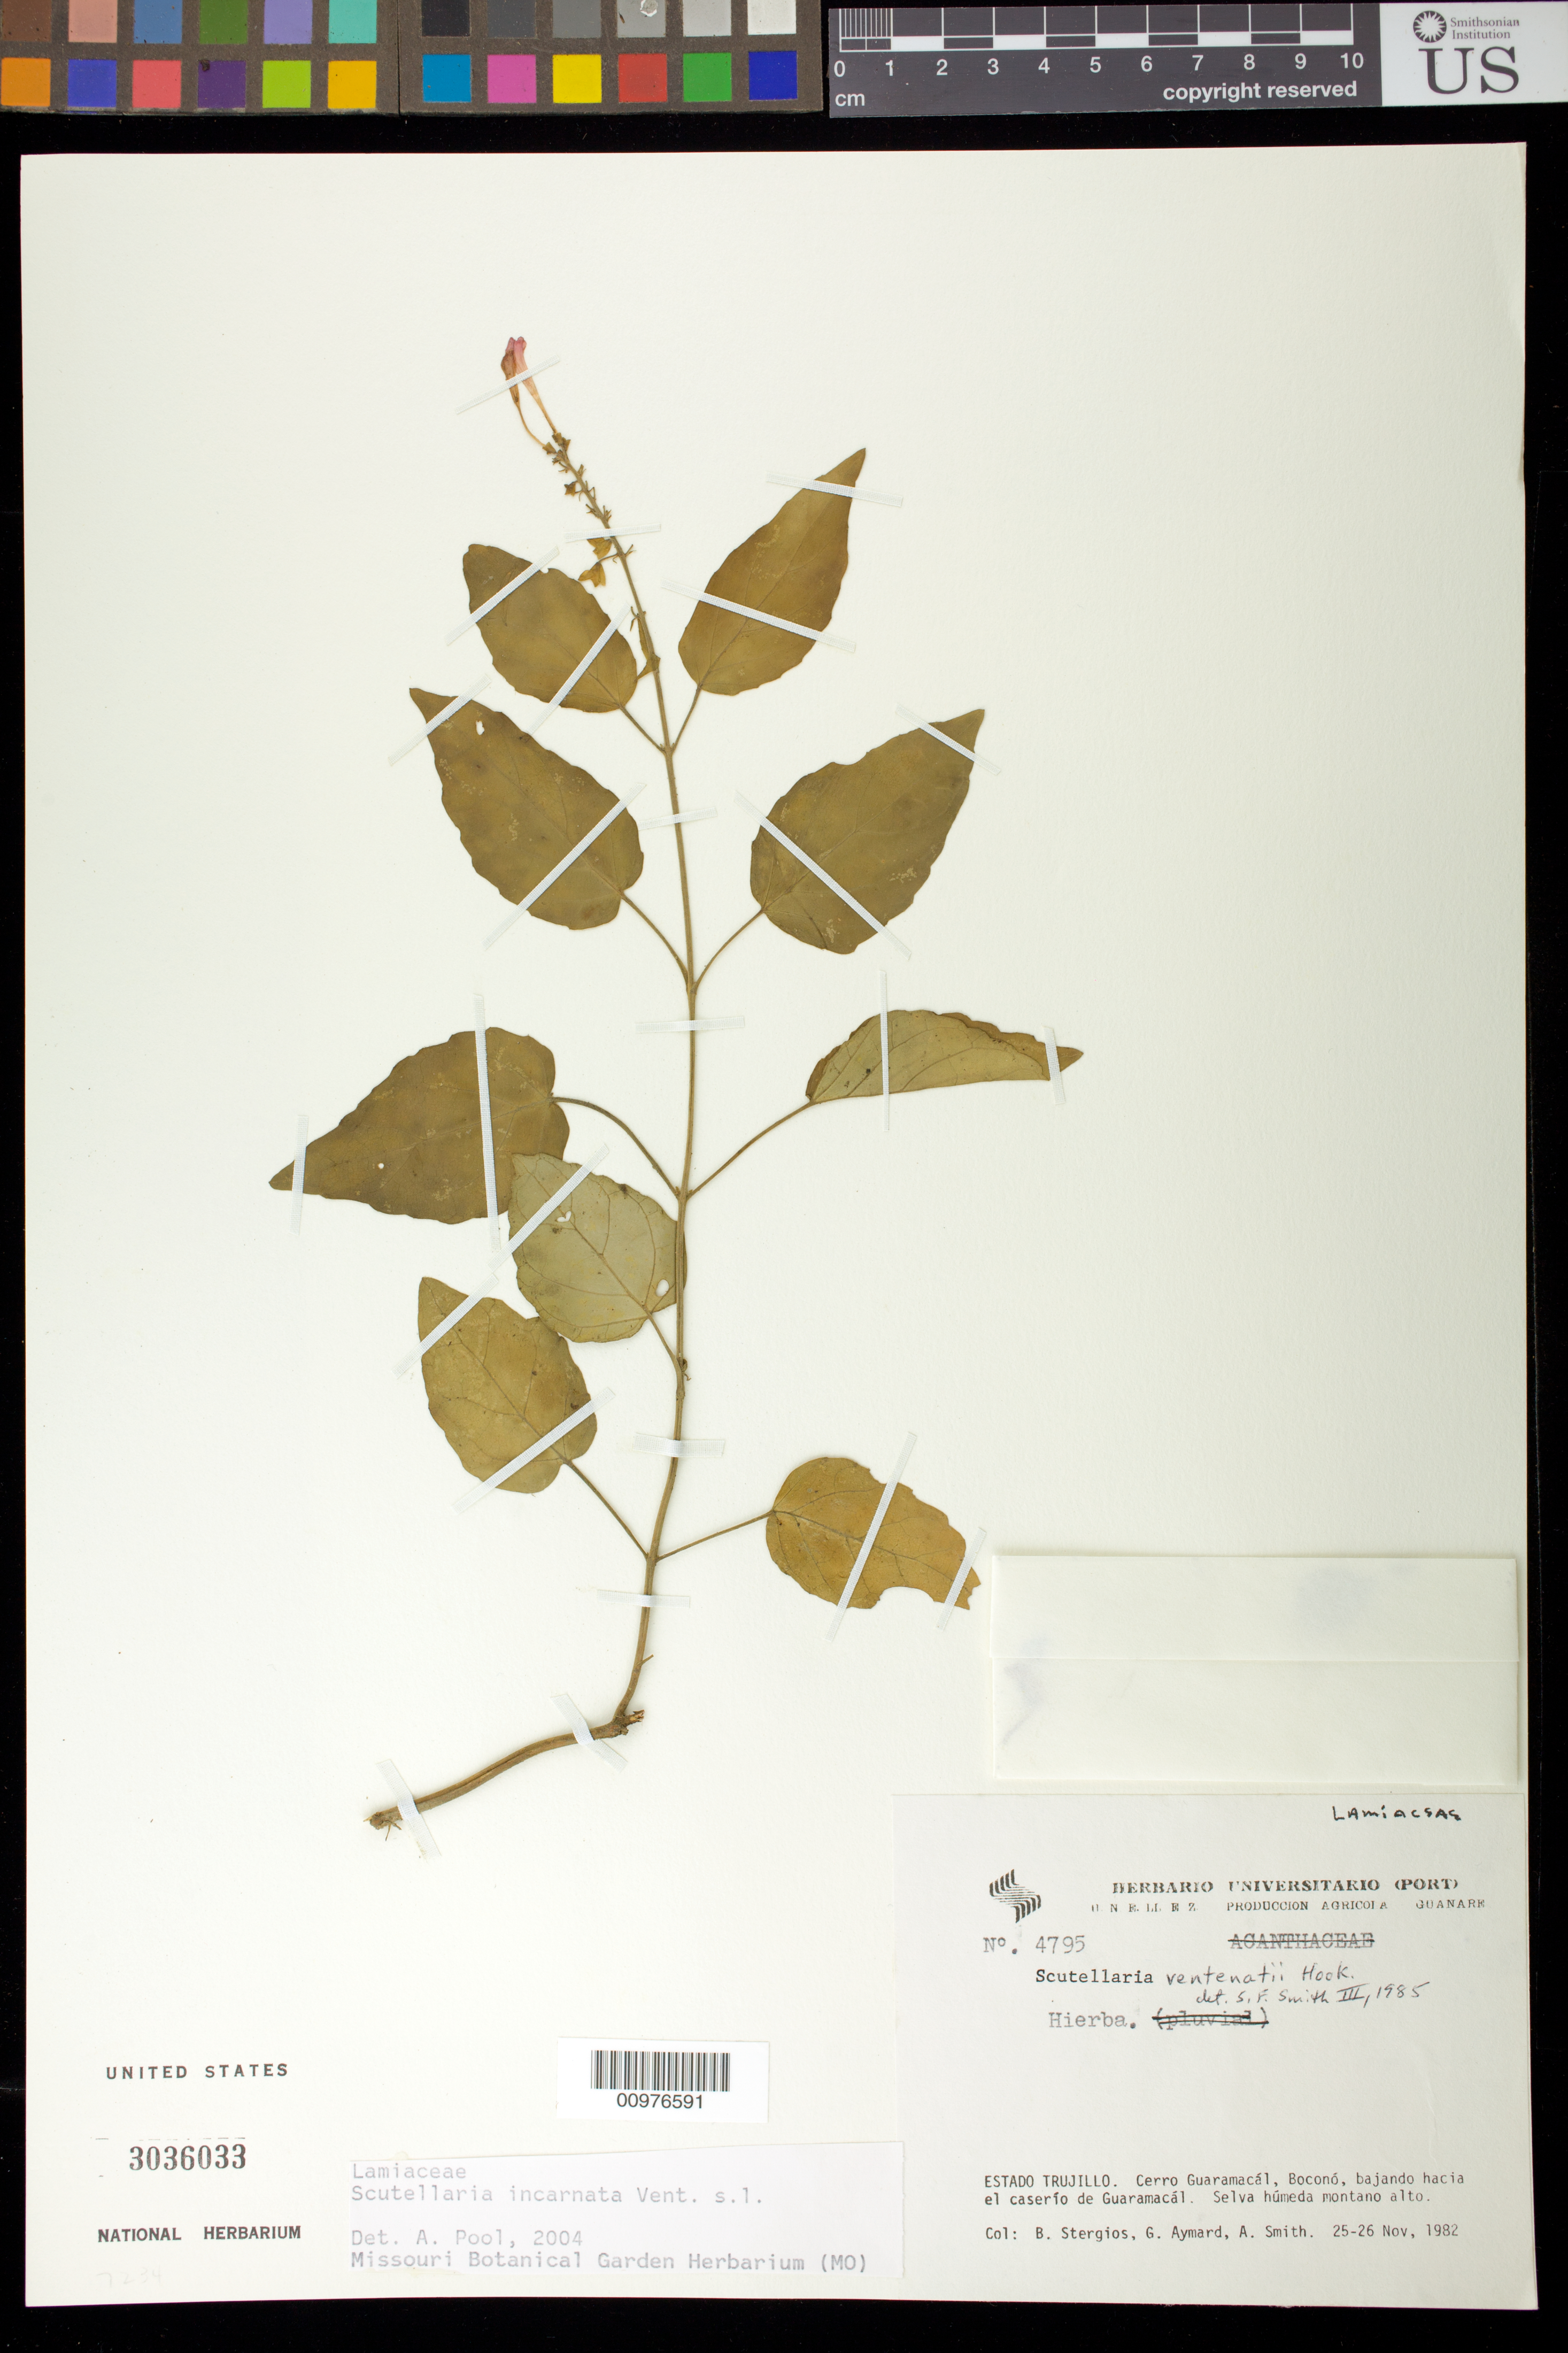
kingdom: Plantae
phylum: Tracheophyta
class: Magnoliopsida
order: Lamiales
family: Lamiaceae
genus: Scutellaria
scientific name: Scutellaria incarnata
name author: Vent.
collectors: B. G. Stergios, G. A. Aymard & Aust P. Smith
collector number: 4795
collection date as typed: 25 Nov 1982 to 26 Nov 1982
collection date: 1982-11-25/1982-11-26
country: Venezuela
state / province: Trujillo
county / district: Boconó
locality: Cerro Guaramacál, bajando hacia el caserío de Guaramacál.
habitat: Selva húmeda montano alto.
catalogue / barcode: US 3036033